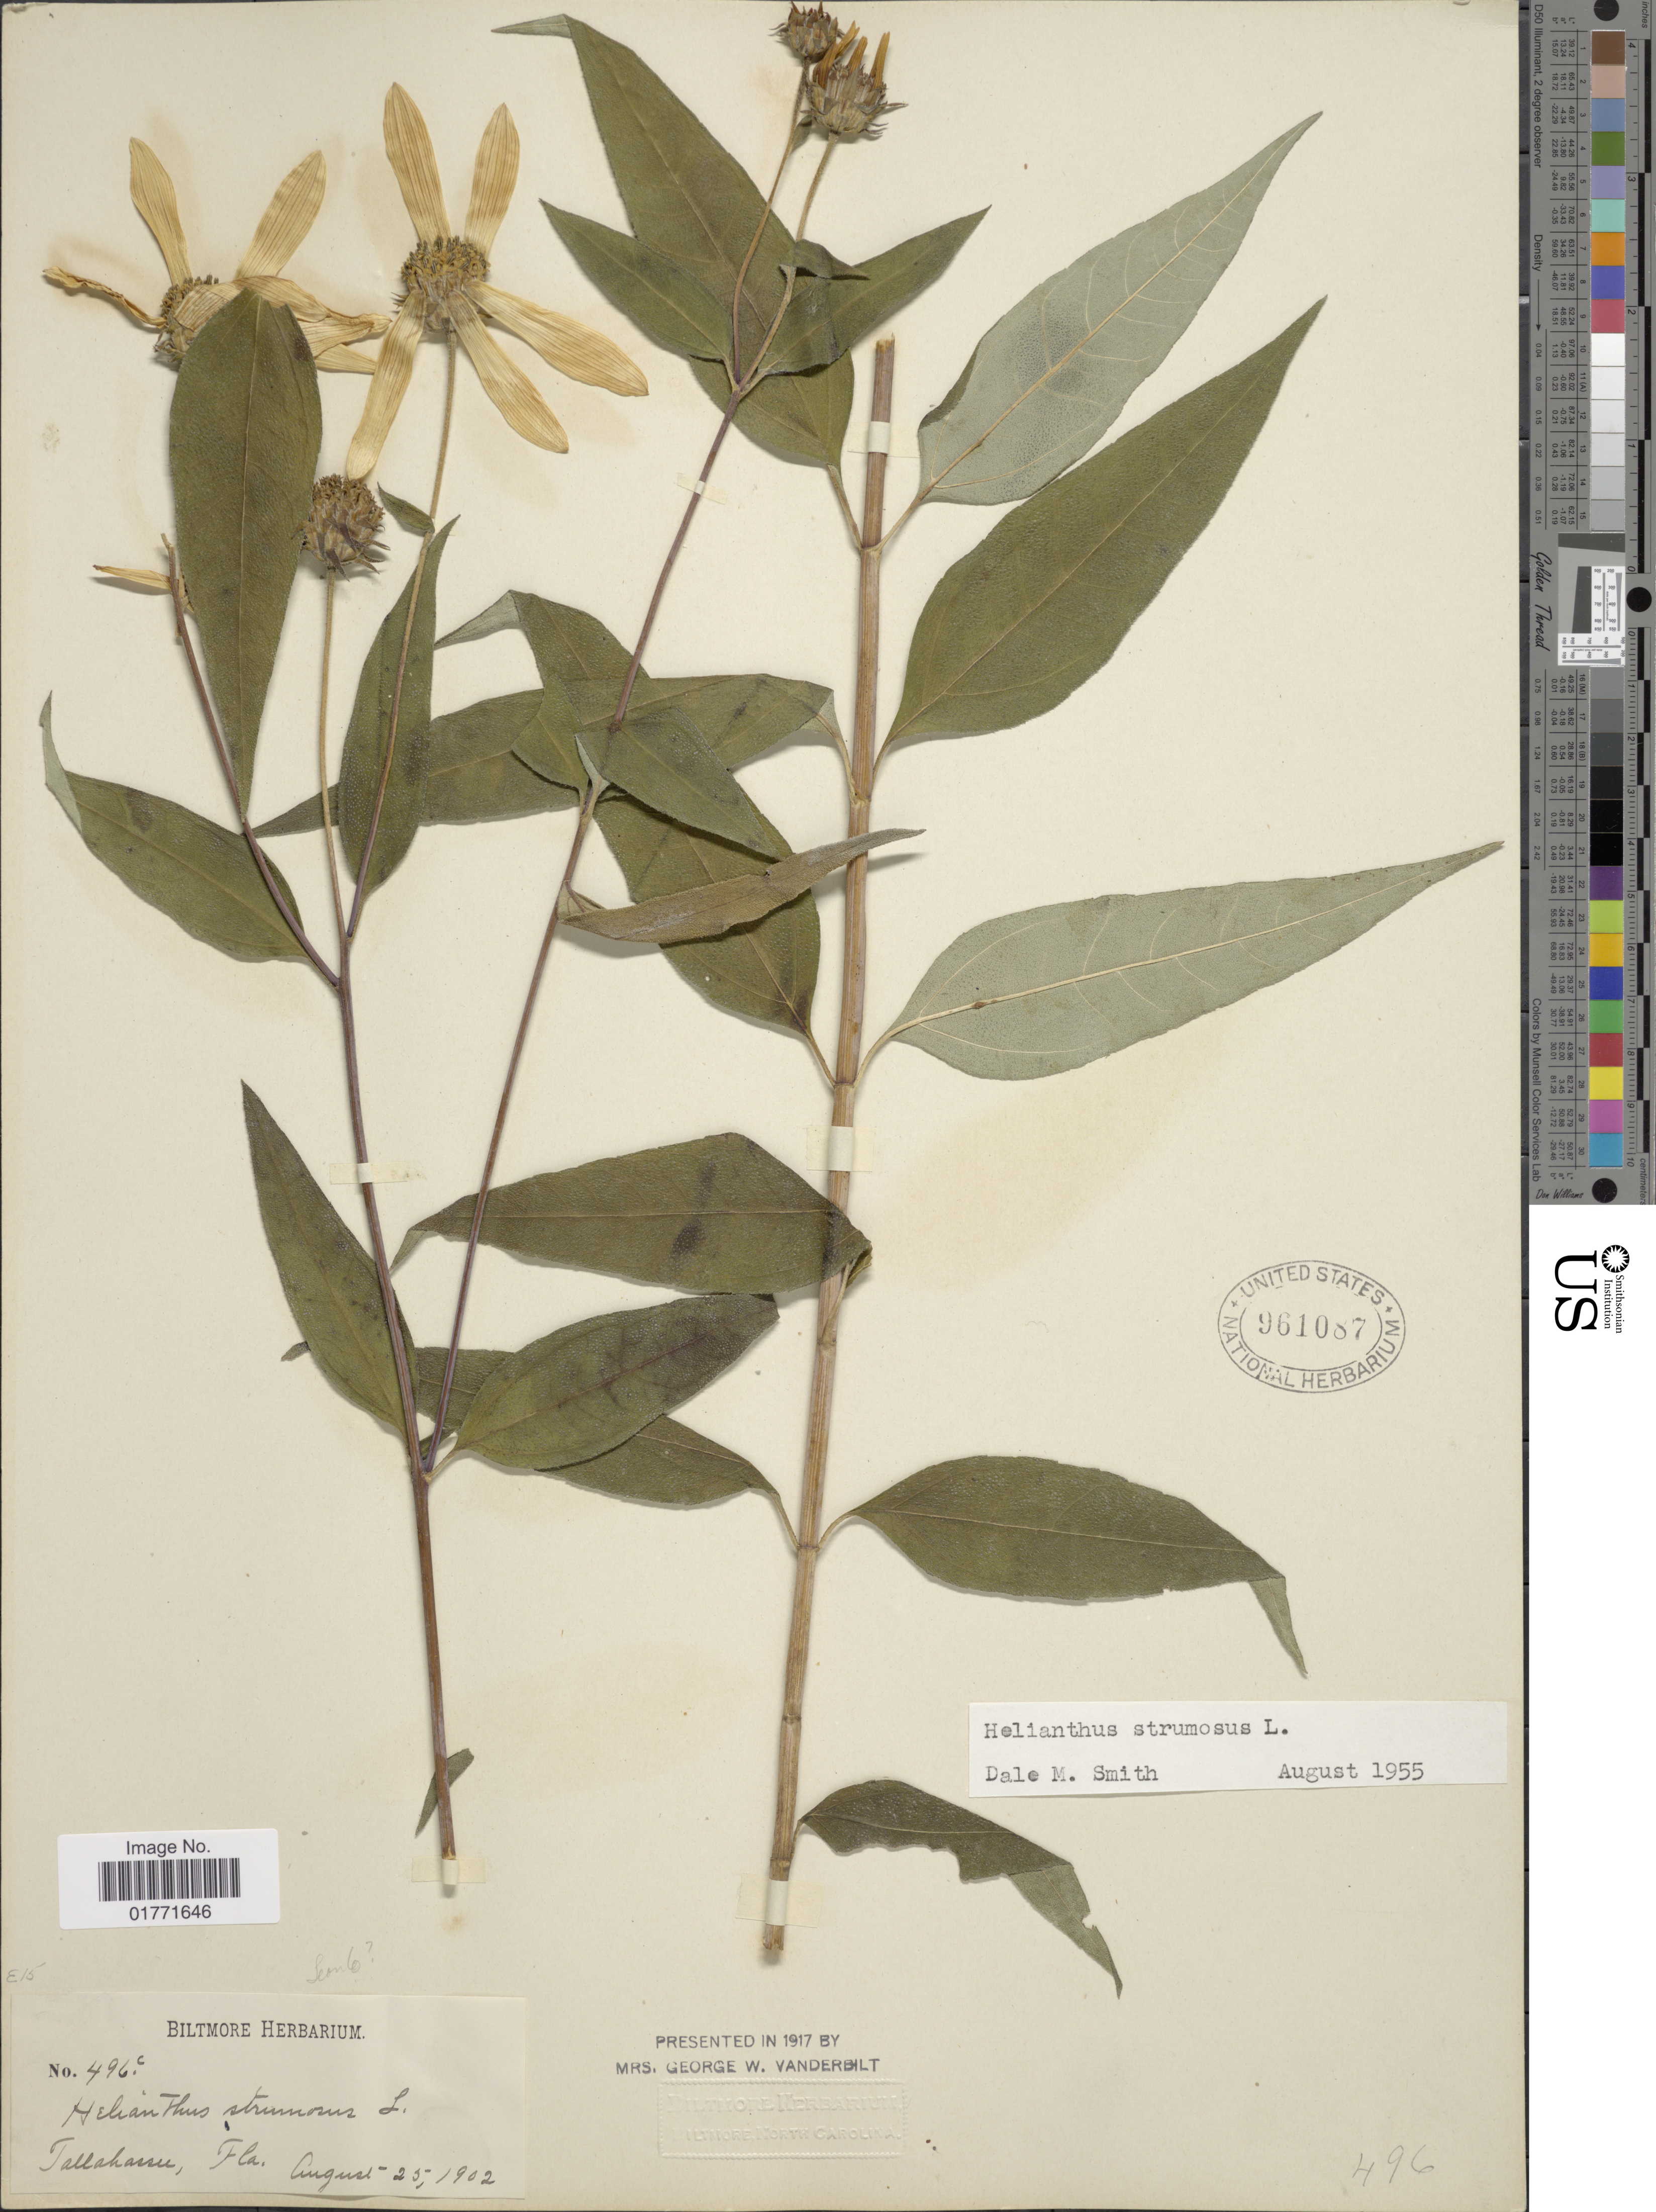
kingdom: Plantae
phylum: Tracheophyta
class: Magnoliopsida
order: Asterales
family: Asteraceae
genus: Helianthus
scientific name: Helianthus strumosus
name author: L.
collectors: ex herb. Biltmore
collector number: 496c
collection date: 1902-08-25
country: United States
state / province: Florida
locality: Tallaharm, Fla.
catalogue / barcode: US 961087